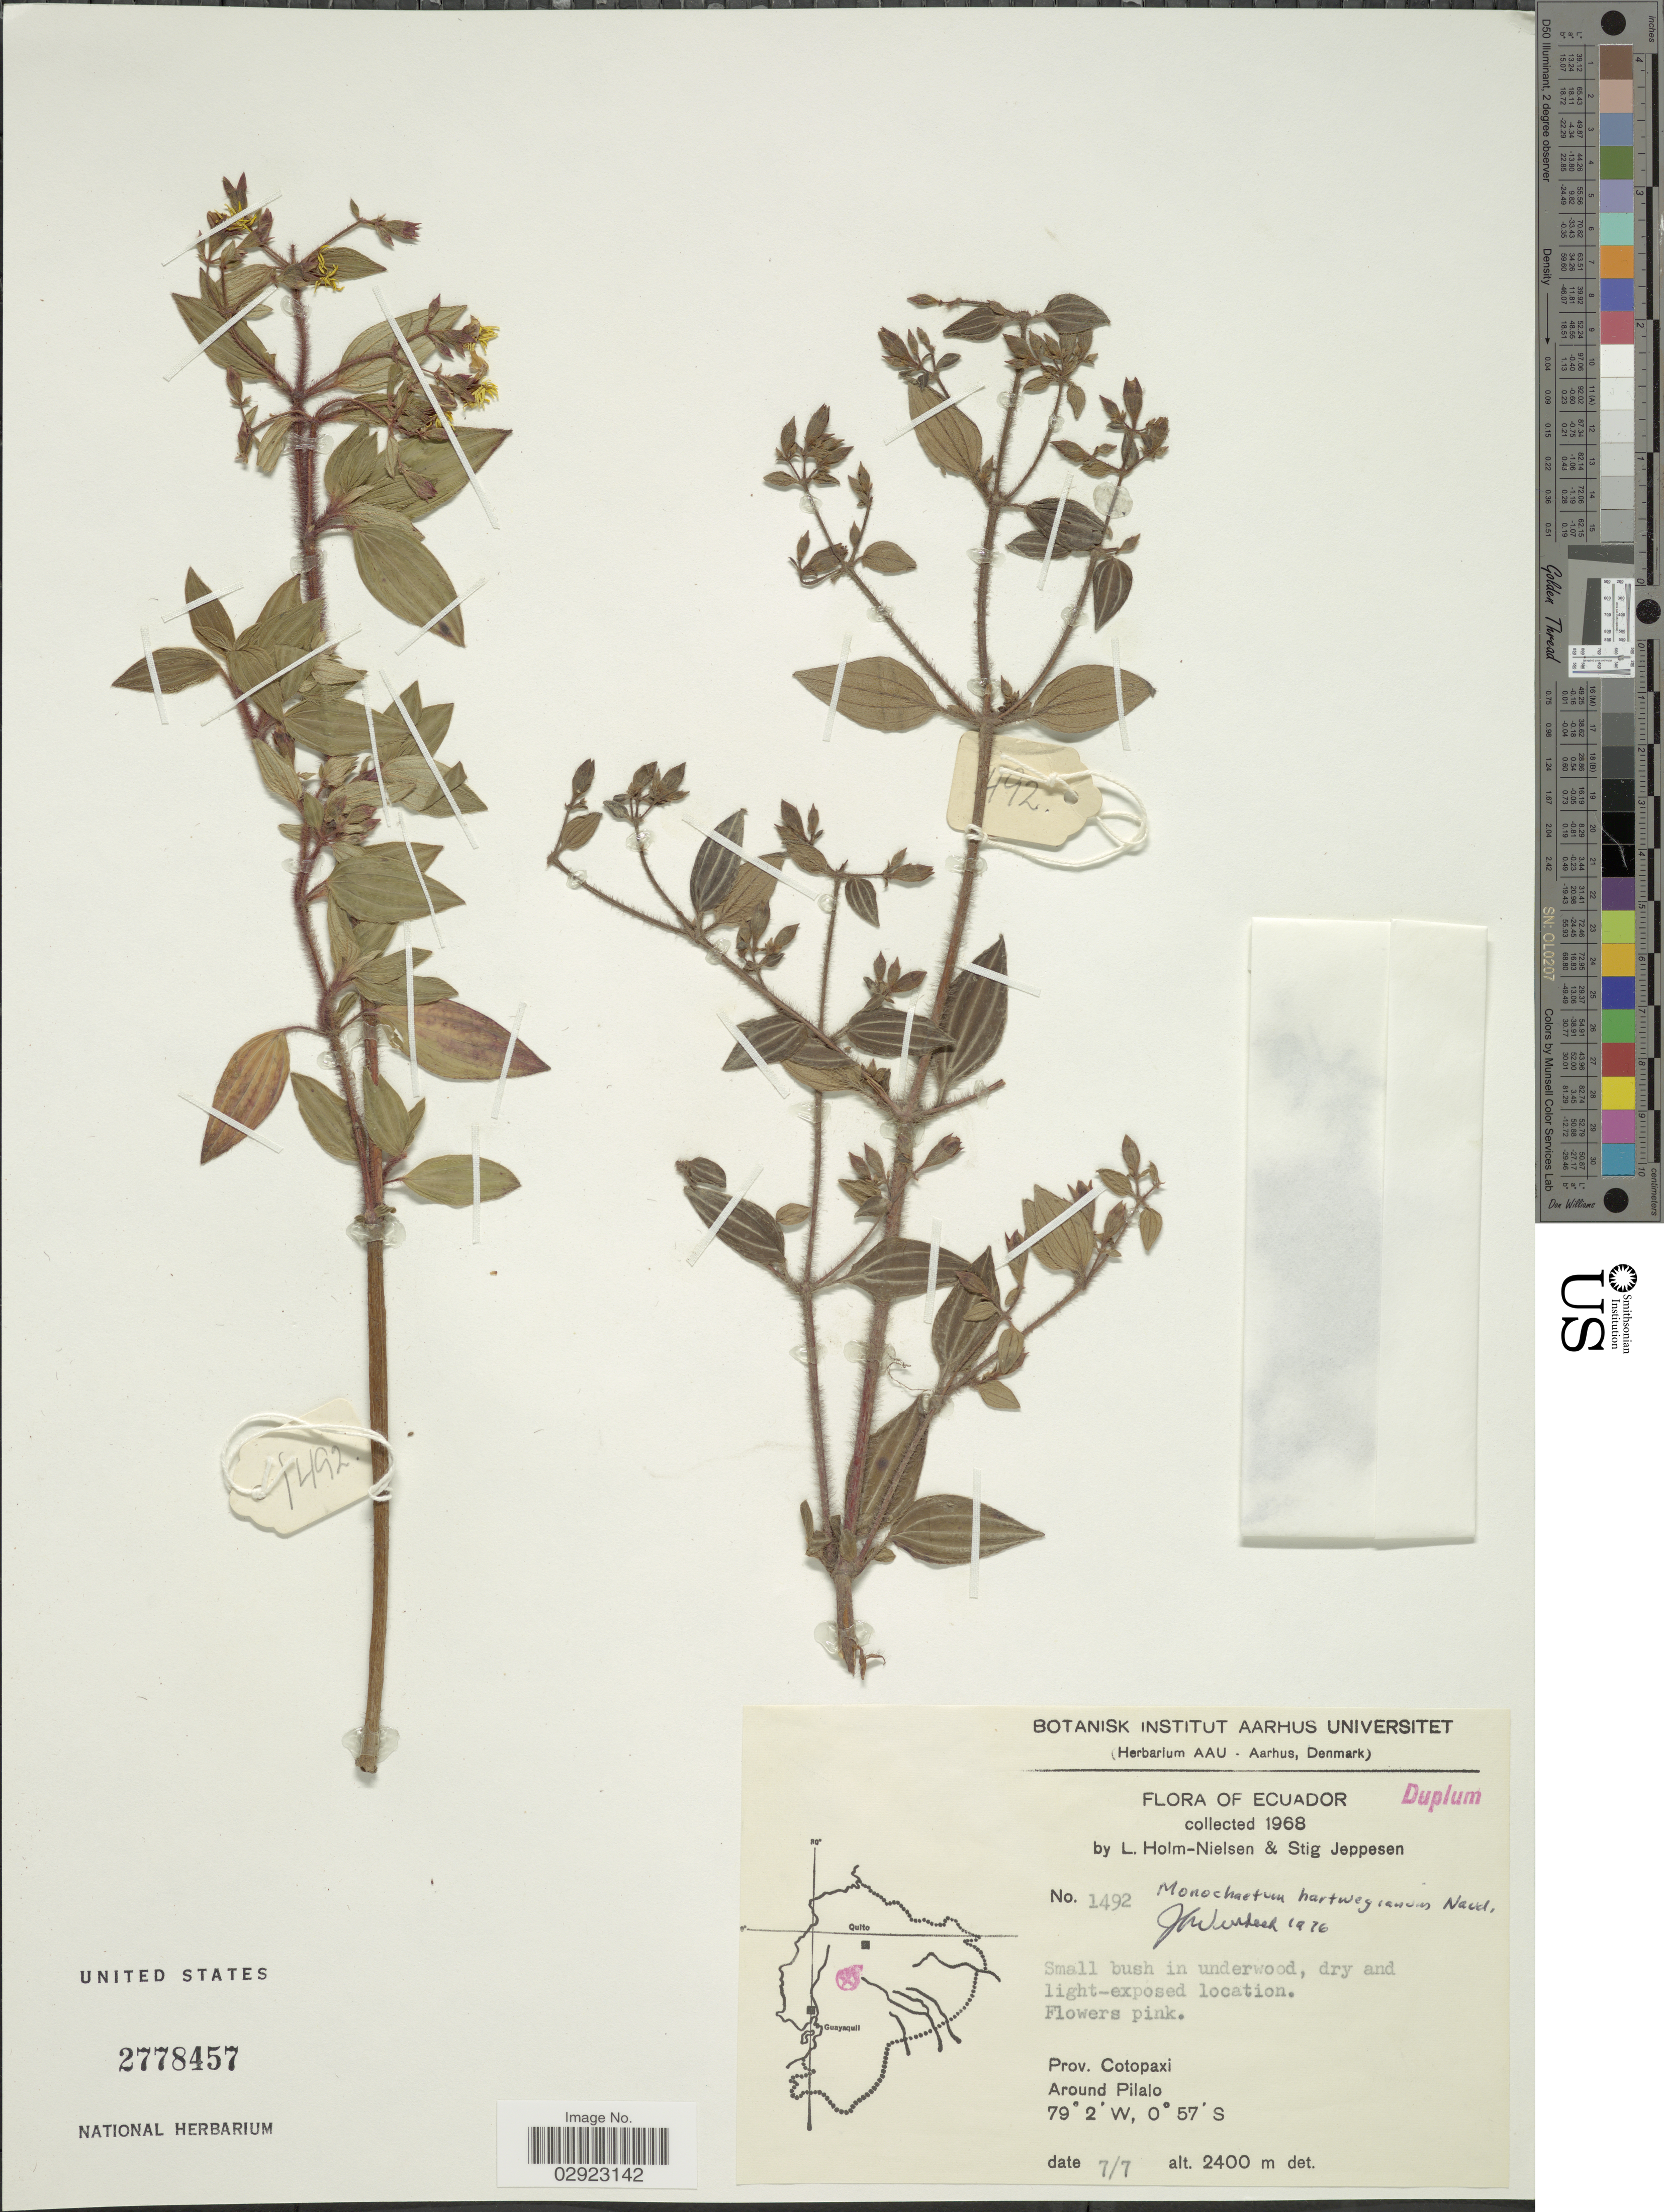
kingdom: Plantae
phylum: Tracheophyta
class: Magnoliopsida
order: Myrtales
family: Melastomataceae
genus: Monochaetum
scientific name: Monochaetum hartwegianum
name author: Naudin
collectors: L. Holm-Nielsen & S. Jeppesen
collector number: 1492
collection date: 1968-07-07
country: Ecuador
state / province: Cotopaxi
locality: Around Pilalo.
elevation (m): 2400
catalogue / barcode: US 2778457